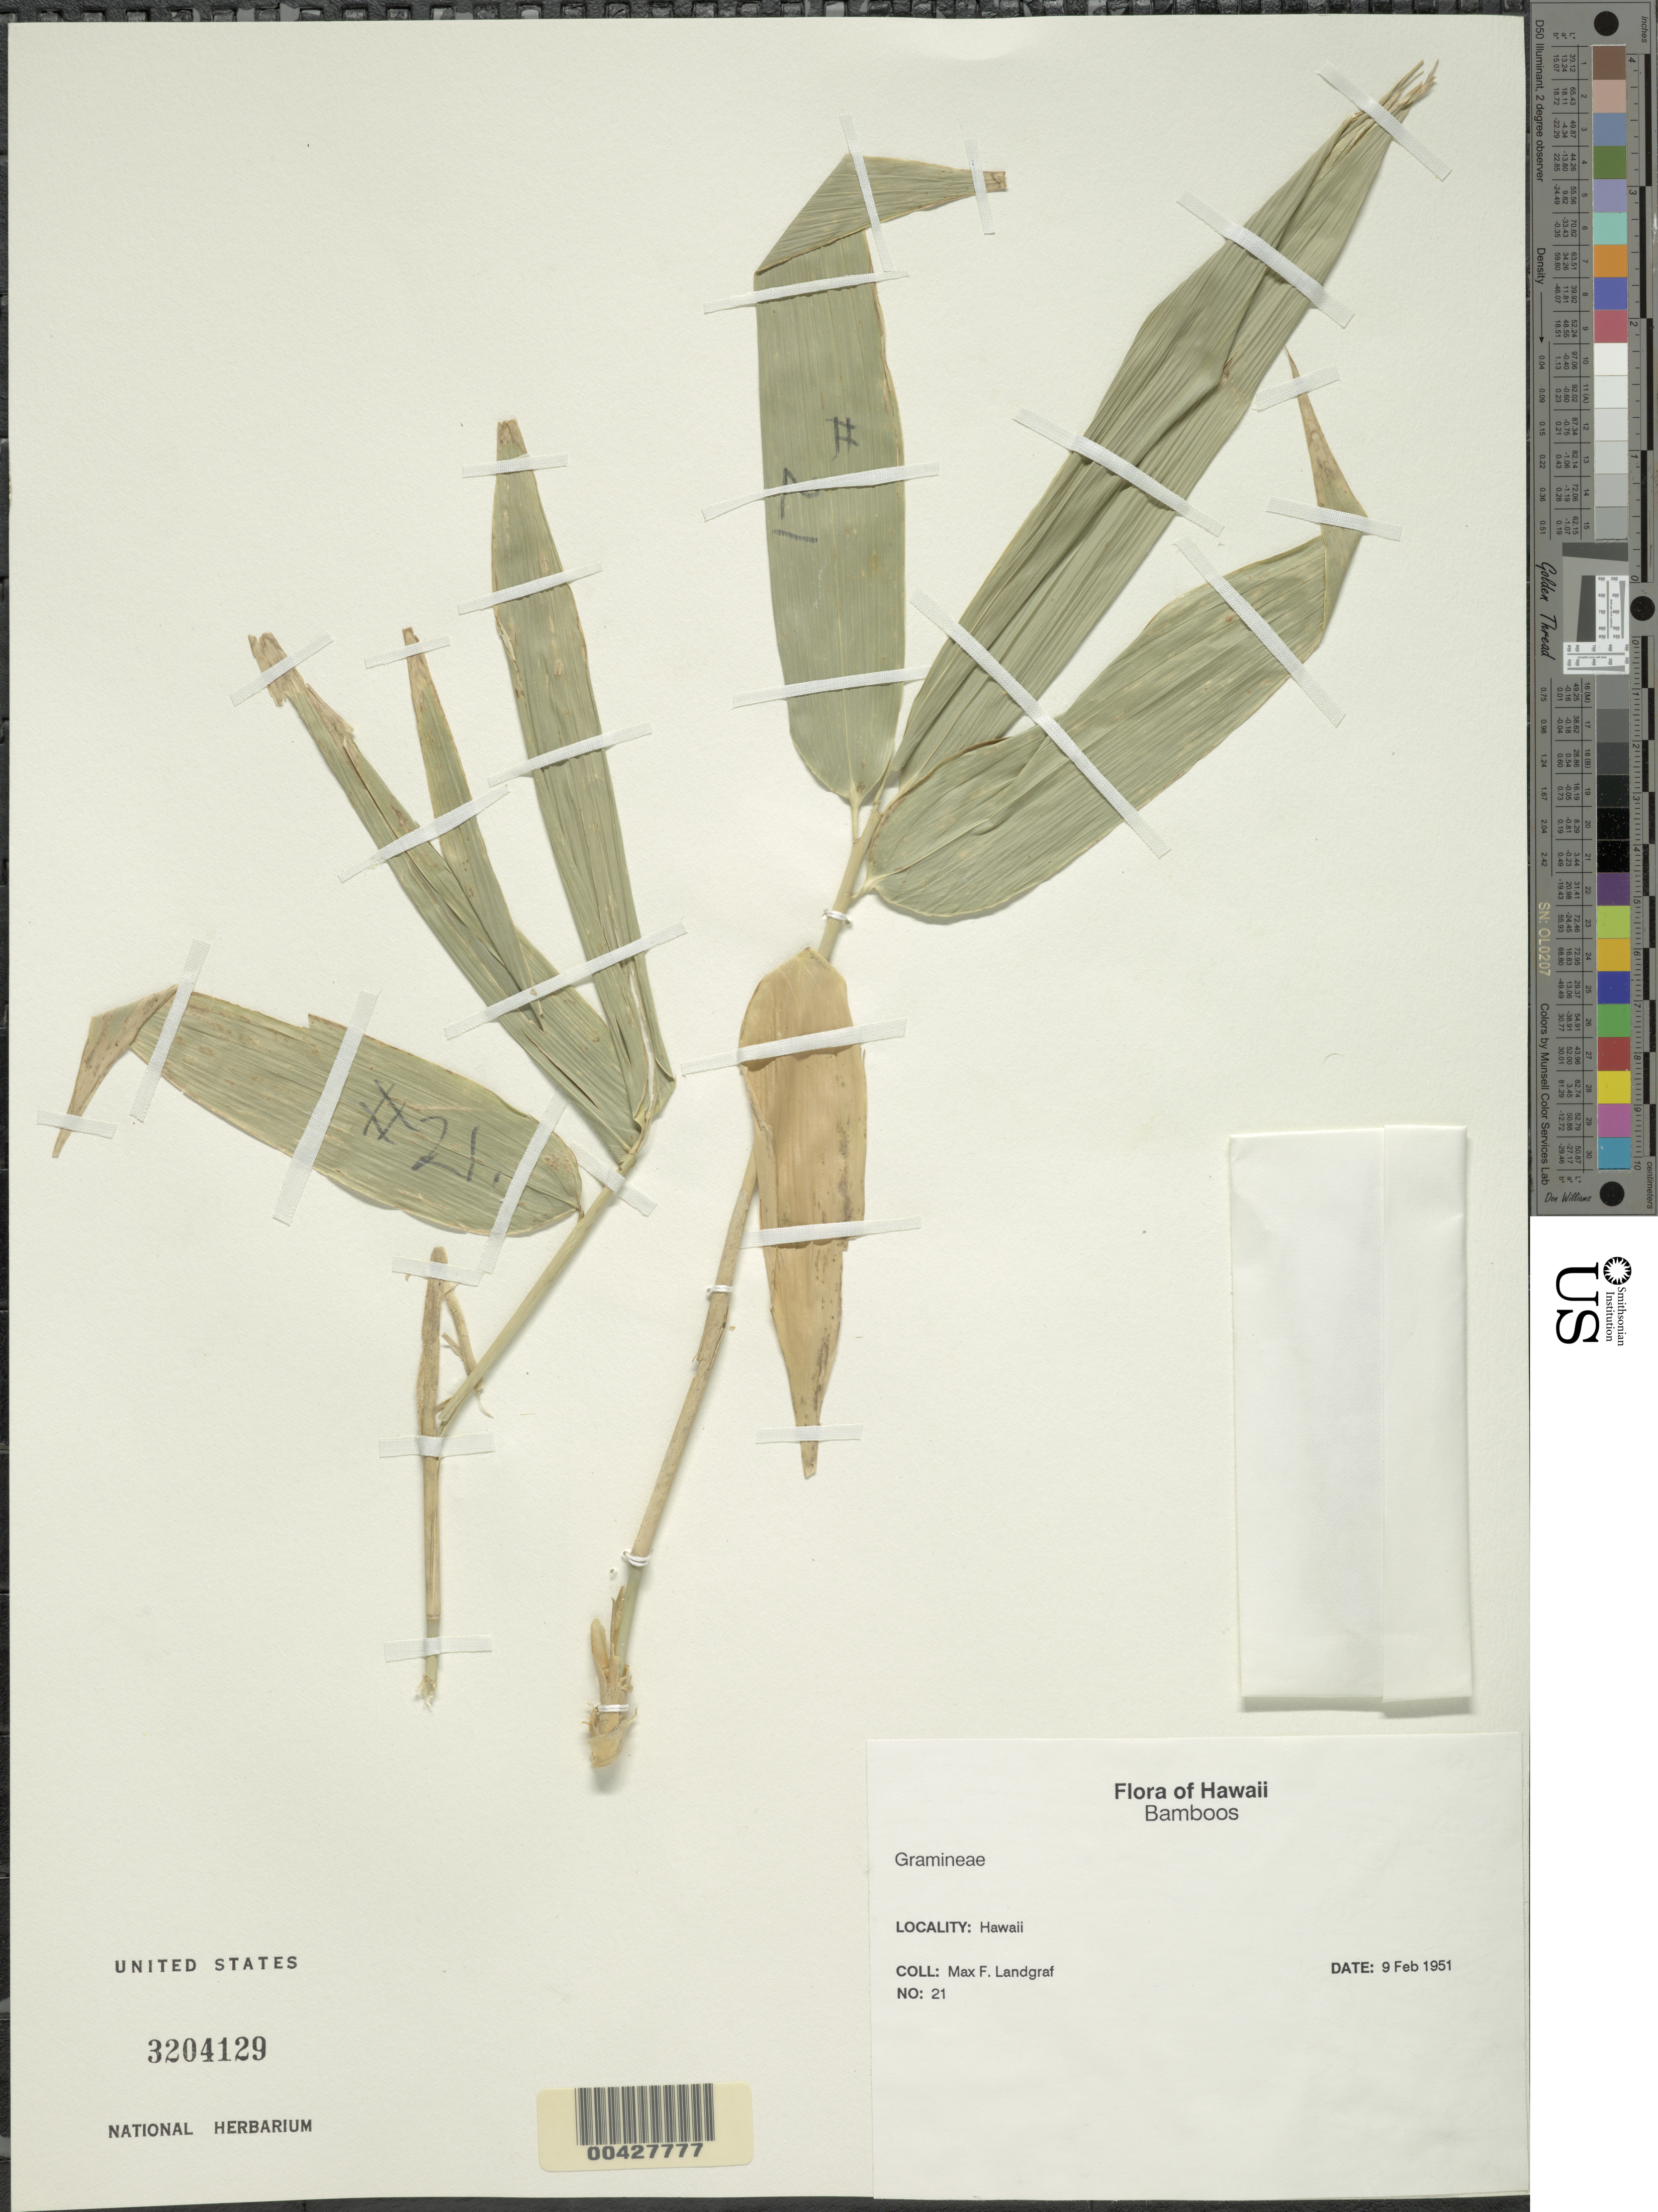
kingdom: Plantae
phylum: Tracheophyta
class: Liliopsida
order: Poales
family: Poaceae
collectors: M. Landgraf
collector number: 21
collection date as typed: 09 Feb 1951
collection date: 1951-02-09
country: United States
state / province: Hawaii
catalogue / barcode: US 3204129